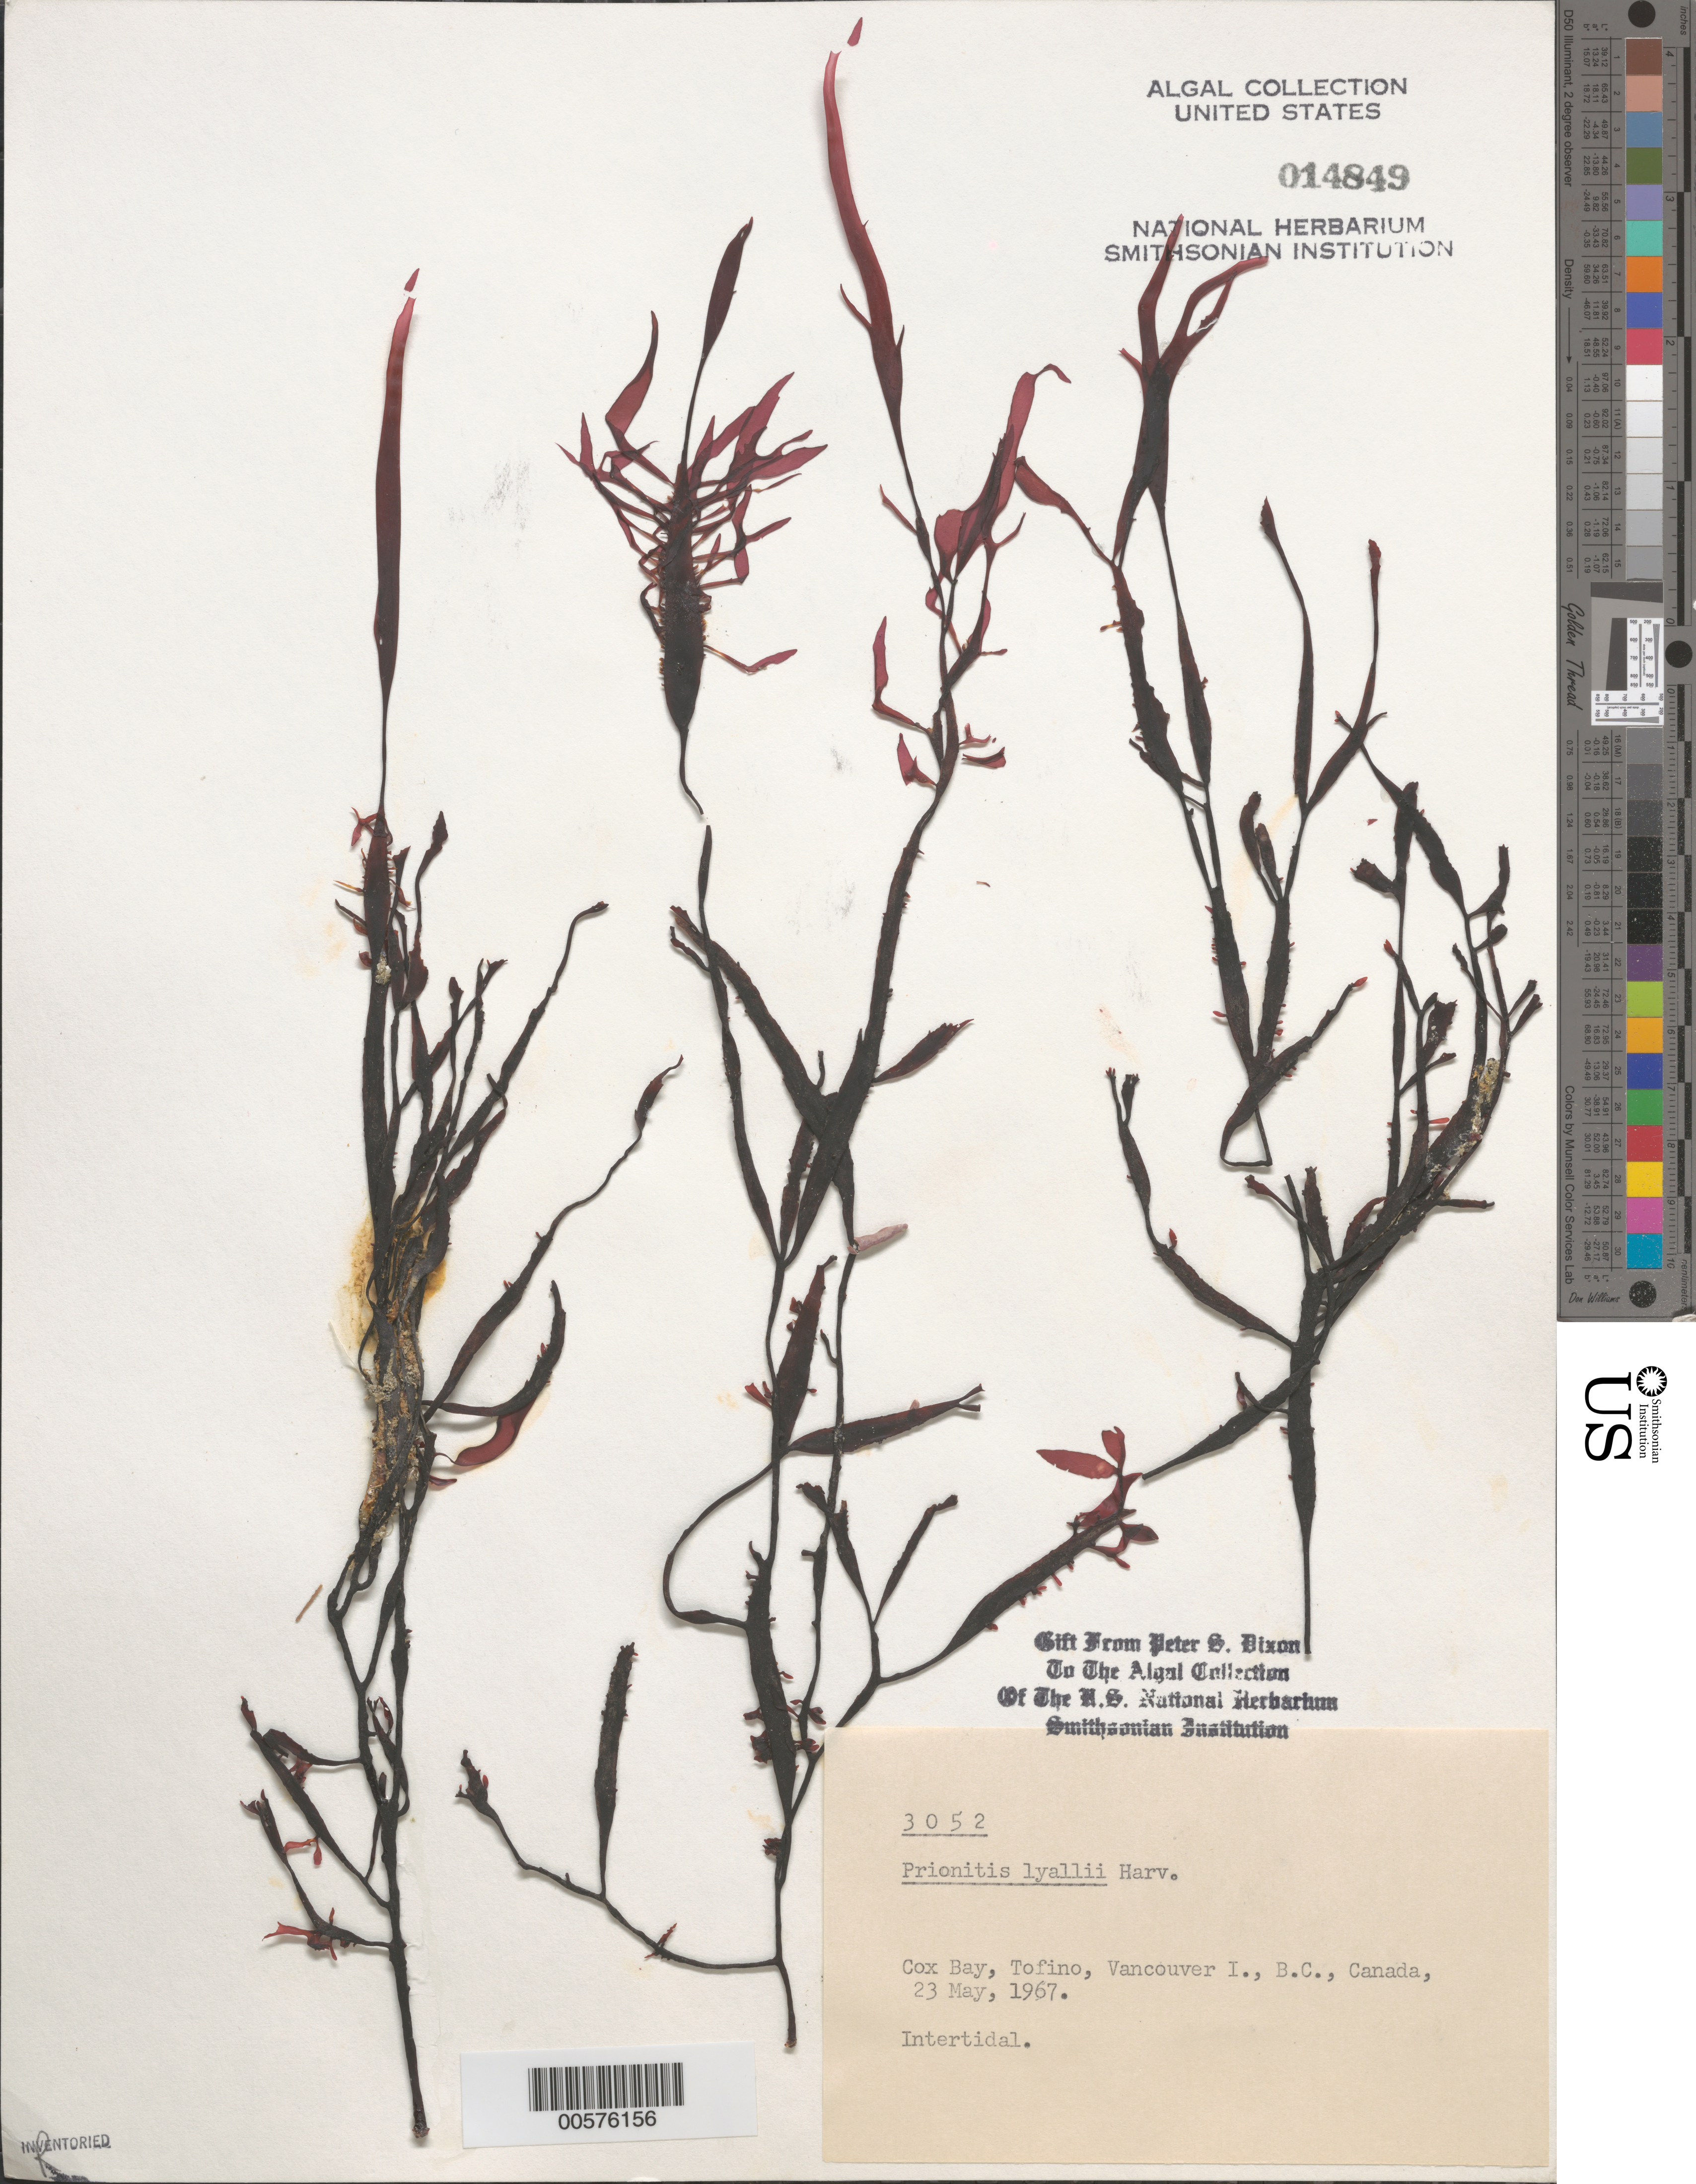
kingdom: Plantae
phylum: Rhodophyta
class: Florideophyceae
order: Cryptonemiales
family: Cryptonemiaceae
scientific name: Prionitis sternbergii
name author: (C. Agardh) J. Agardh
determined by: Algae name updating Project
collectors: P. S. Dixon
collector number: PSD 3052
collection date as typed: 23 May 1967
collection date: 1967-05-23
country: Canada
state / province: British Columbia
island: Vancouver Island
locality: Cox Bay, Tofino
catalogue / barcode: US 14849